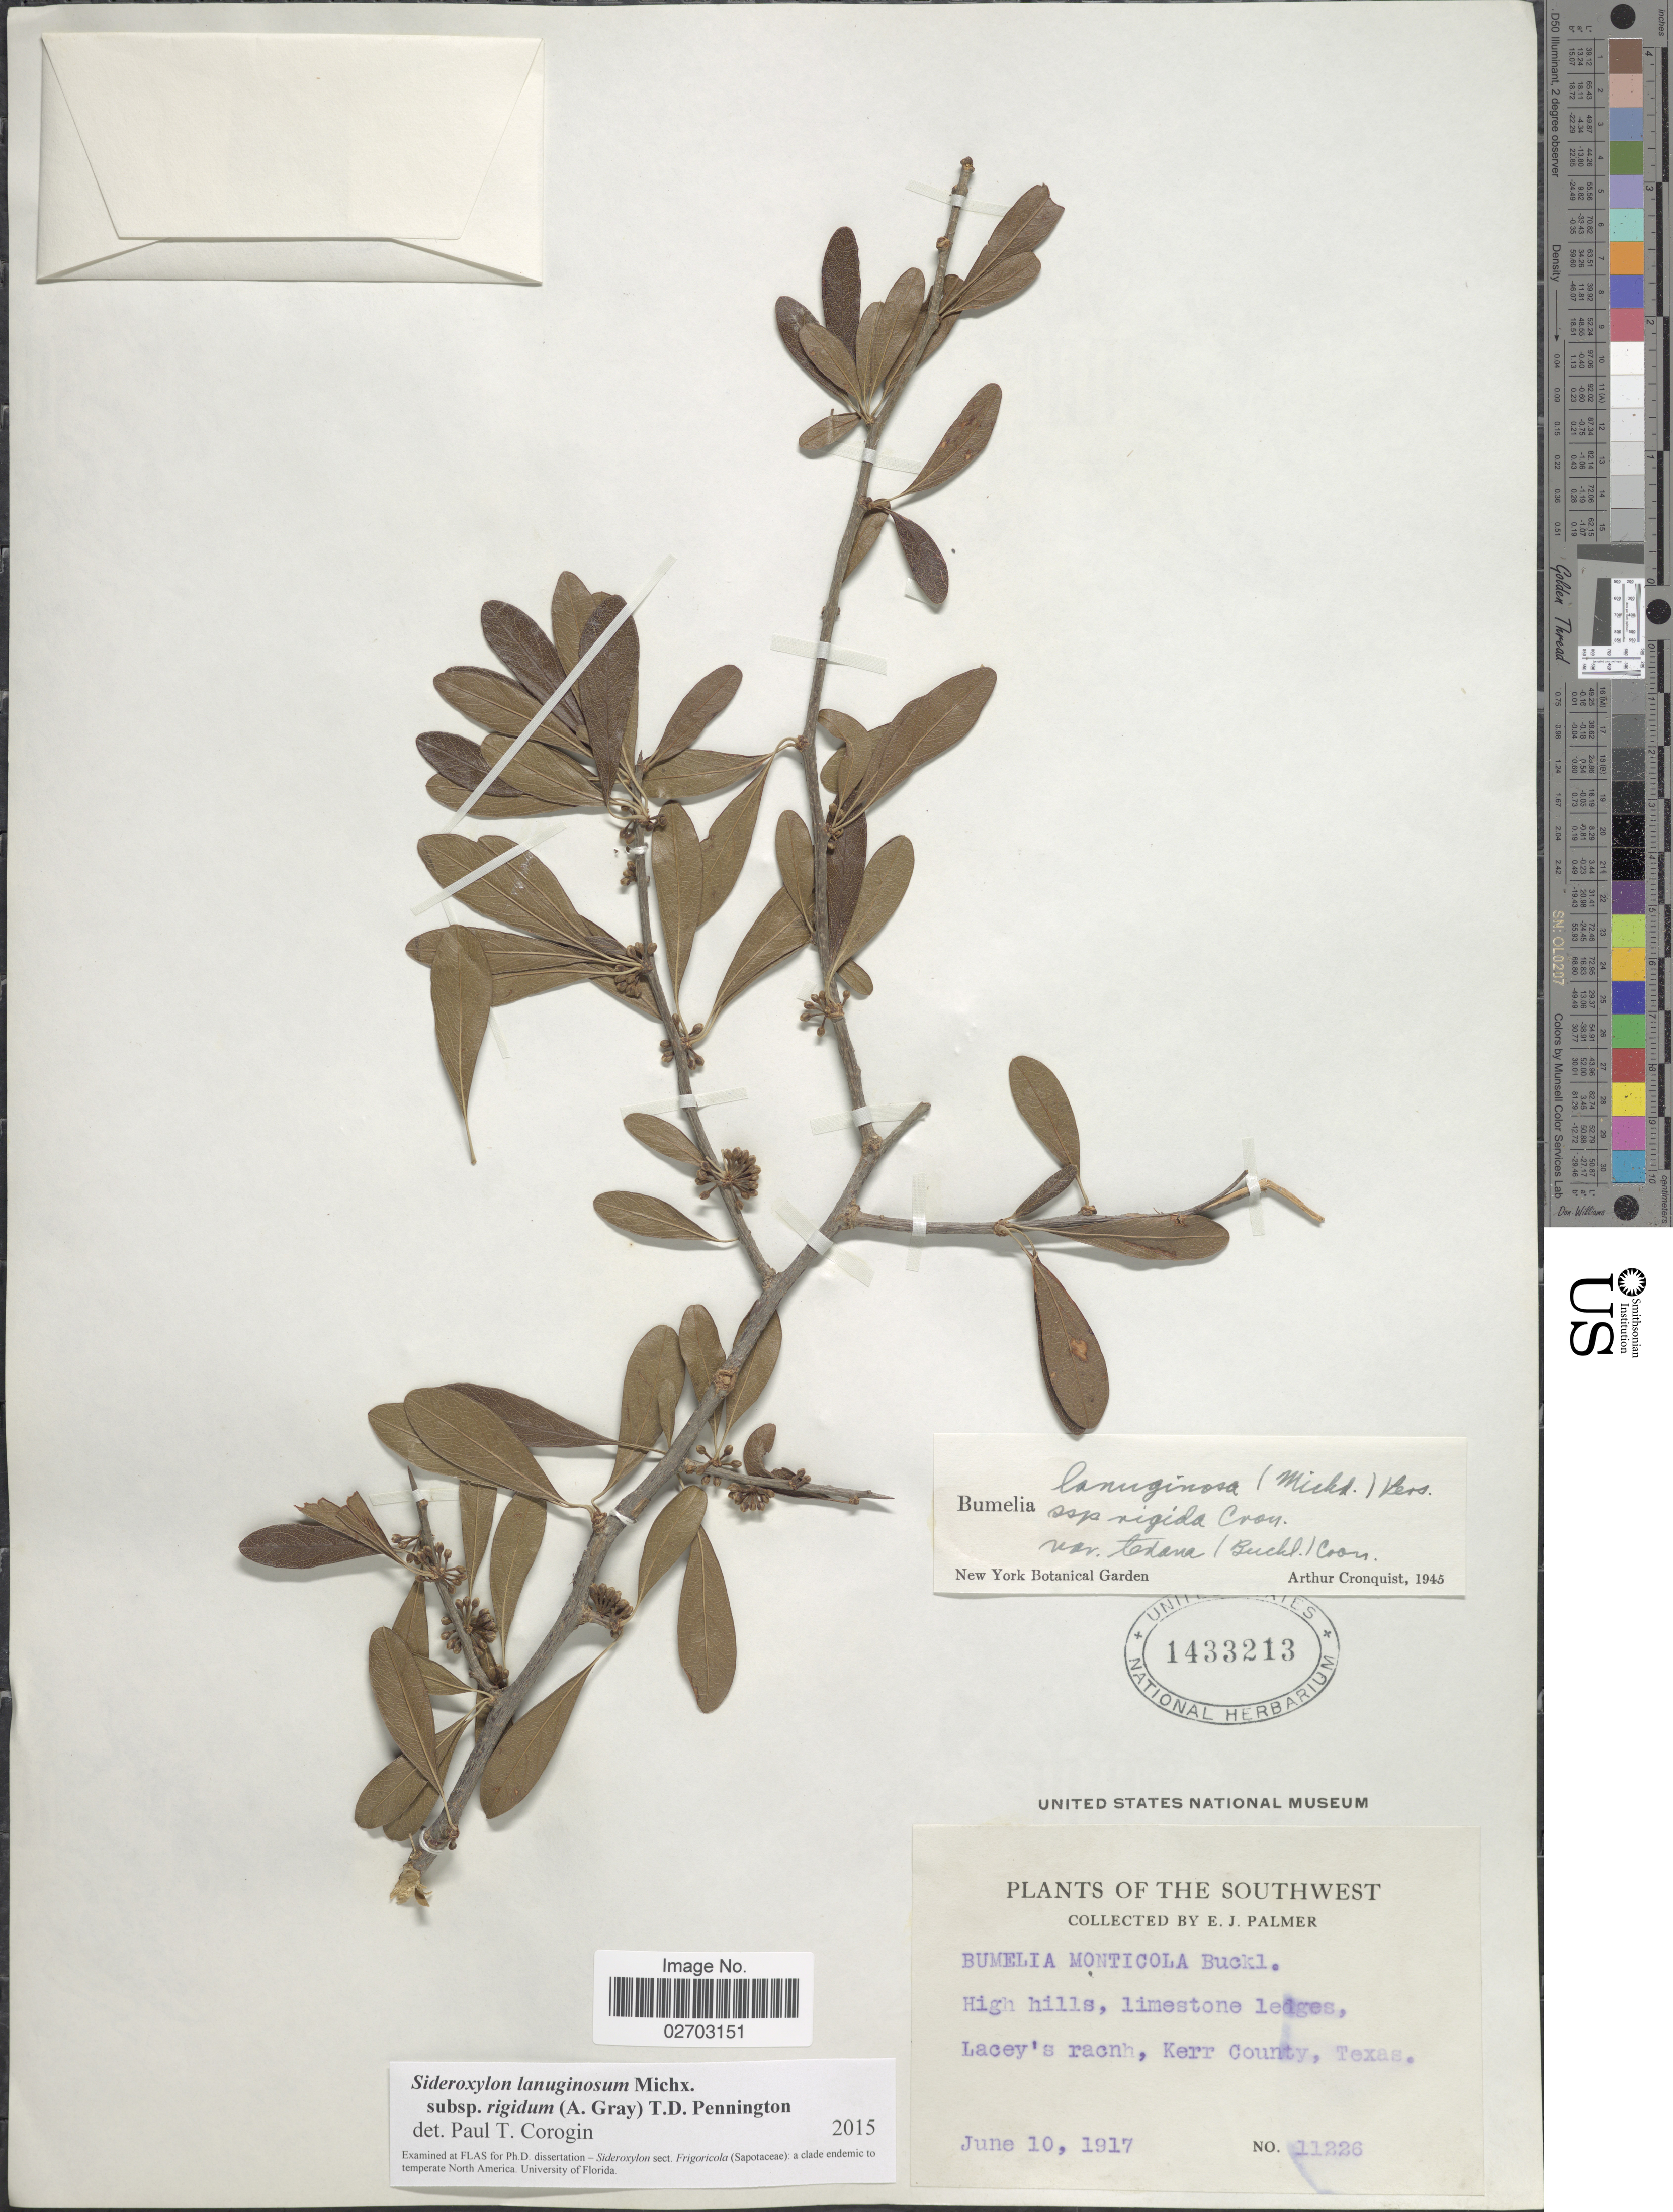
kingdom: Plantae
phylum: Tracheophyta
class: Magnoliopsida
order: Ericales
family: Sapotaceae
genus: Sideroxylon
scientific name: Sideroxylon lanuginosum subsp. rigidum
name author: (A. Gray) T.D. Penn.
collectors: E. J. Palmer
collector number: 11226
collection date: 1917-06-10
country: United States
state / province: Texas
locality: High hills, limestone ledges, Lacey's racnh,Kerr County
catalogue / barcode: US 1433213